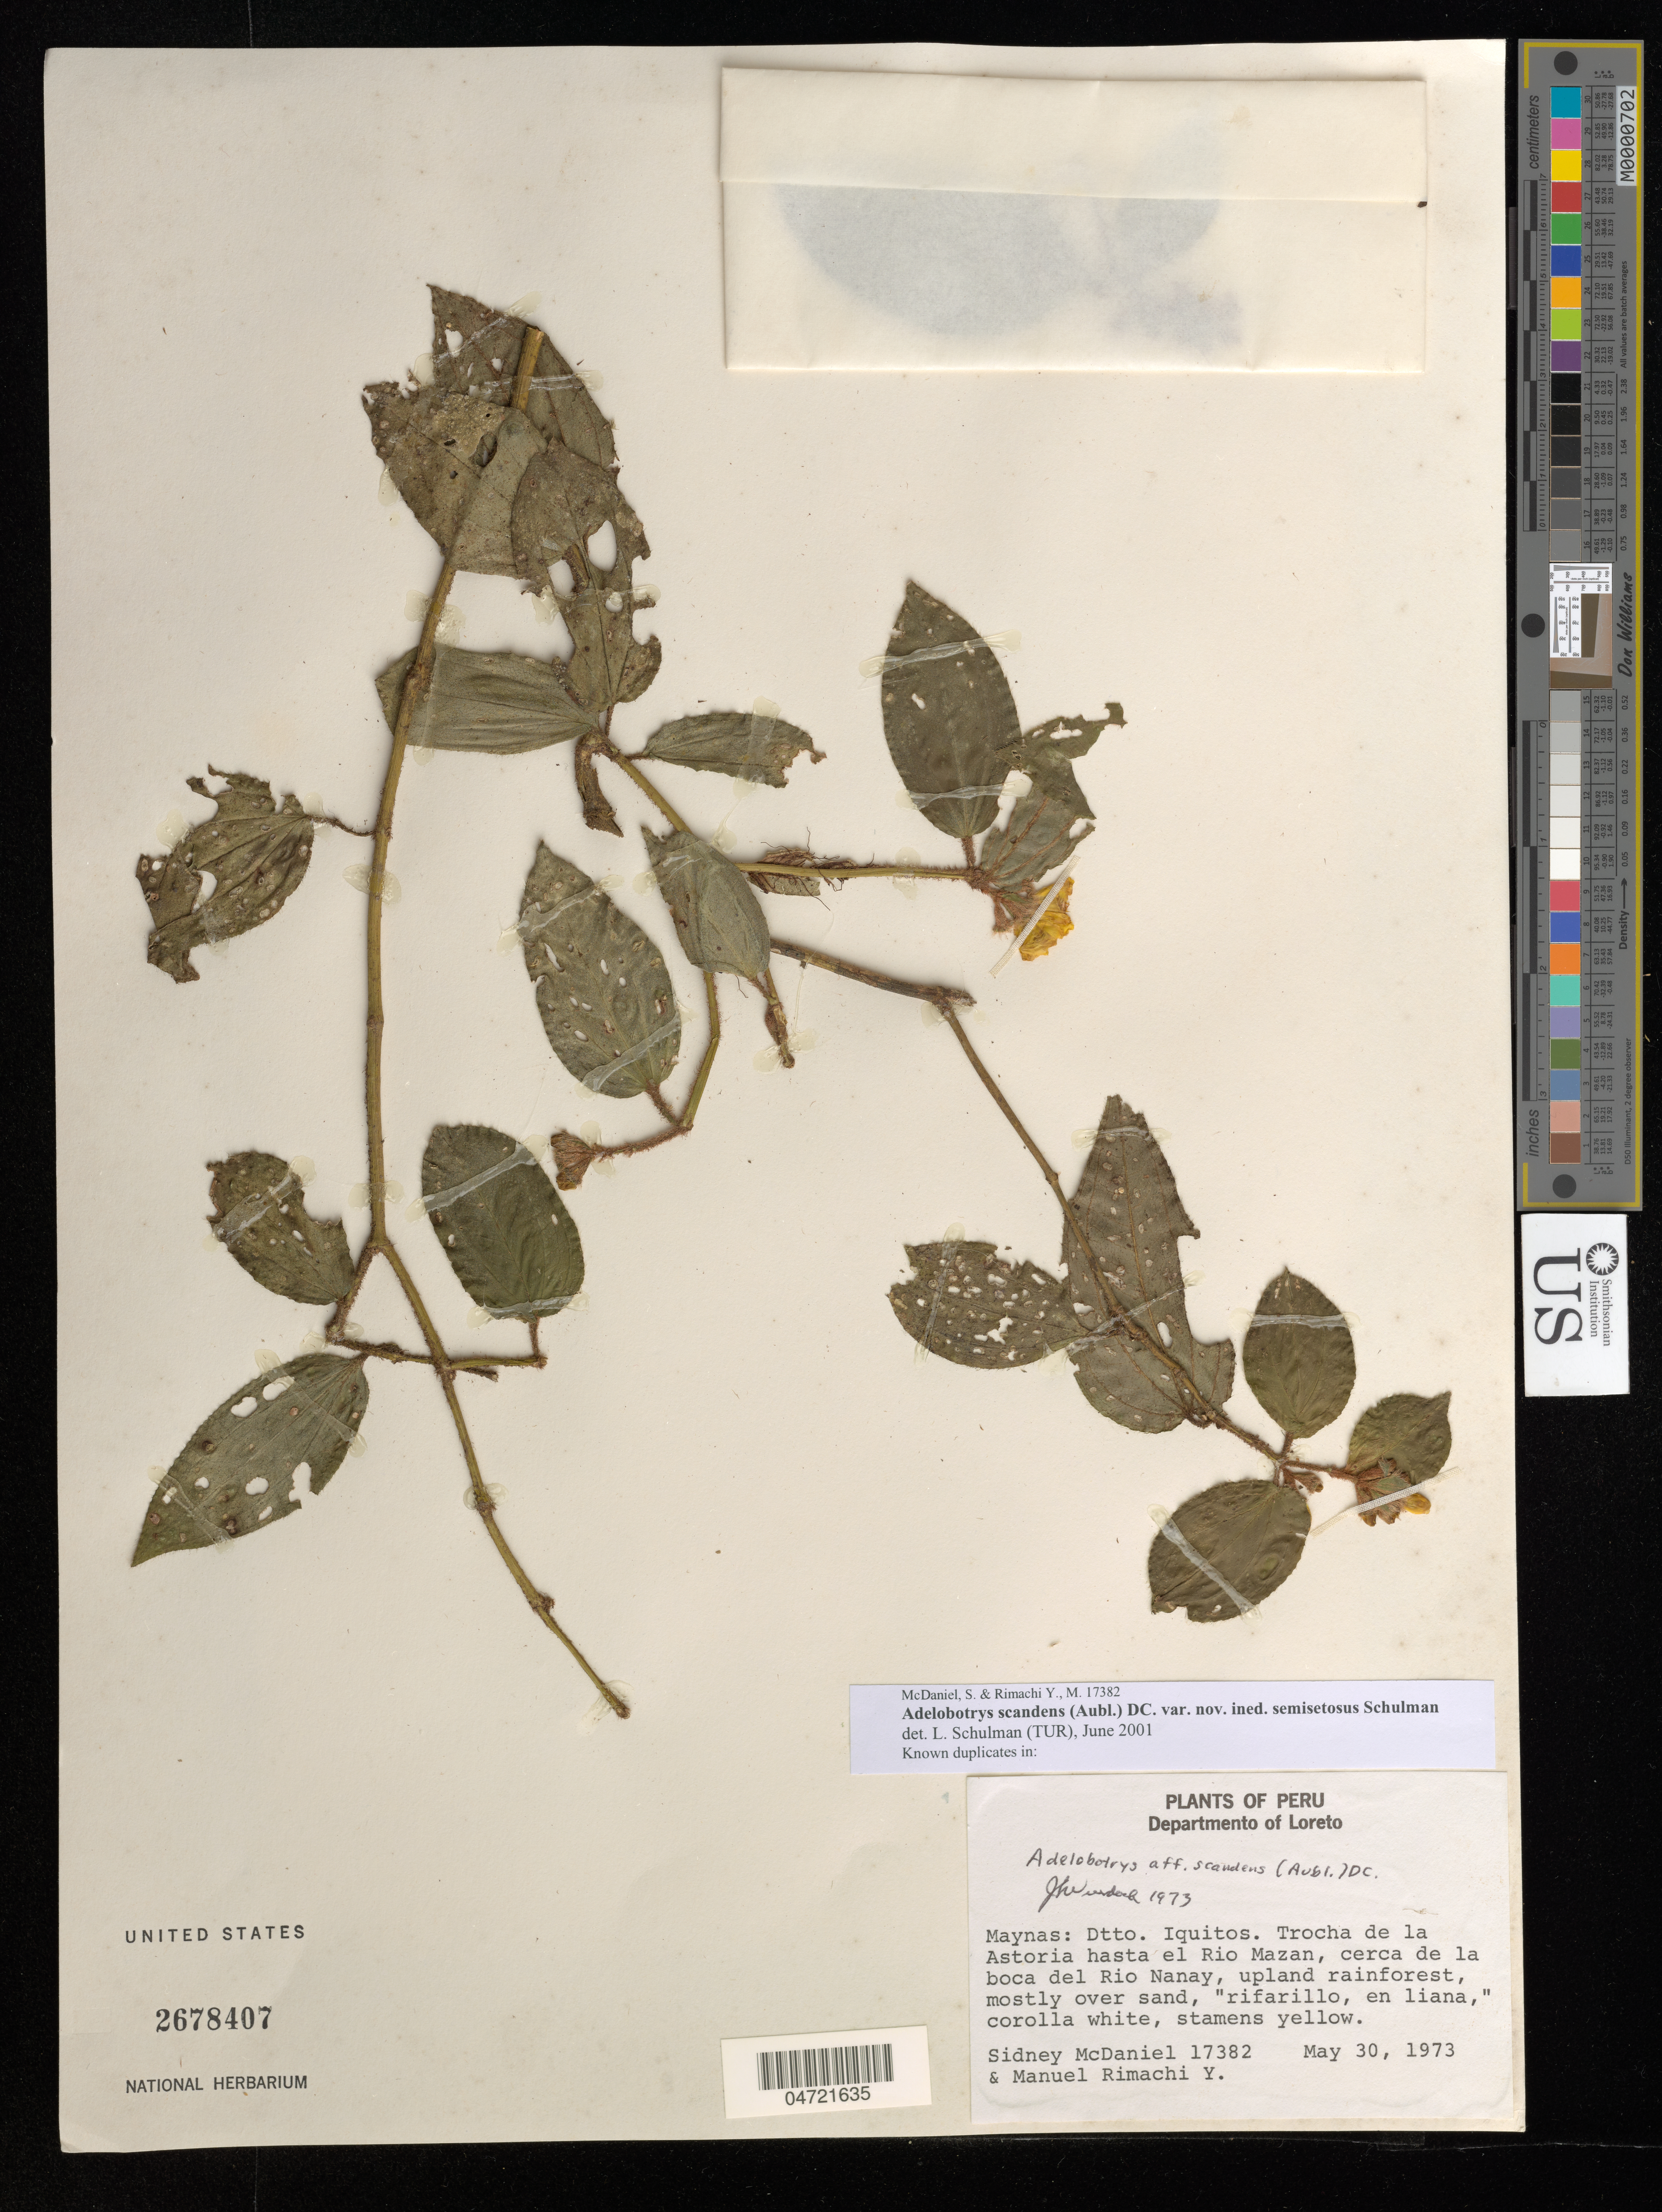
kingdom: Plantae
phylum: Tracheophyta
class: Magnoliopsida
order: Myrtales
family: Melastomataceae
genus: Adelobotrys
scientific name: Adelobotrys scandens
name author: (Aubl.) DC.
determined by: Schulman, Leif, (TUR), University of Turku (FINLAND)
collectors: S. McDaniel & M. Rimachi Y.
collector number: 17382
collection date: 1973-05-30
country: Peru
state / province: Loreto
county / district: Maynas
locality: Dtto. Iquitos. Trocha de la Astoria hasta el Rio Mazan, cerca de la boca del Rio Nanay.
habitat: Upland rainforest, mostly over sand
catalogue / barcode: US 2678407